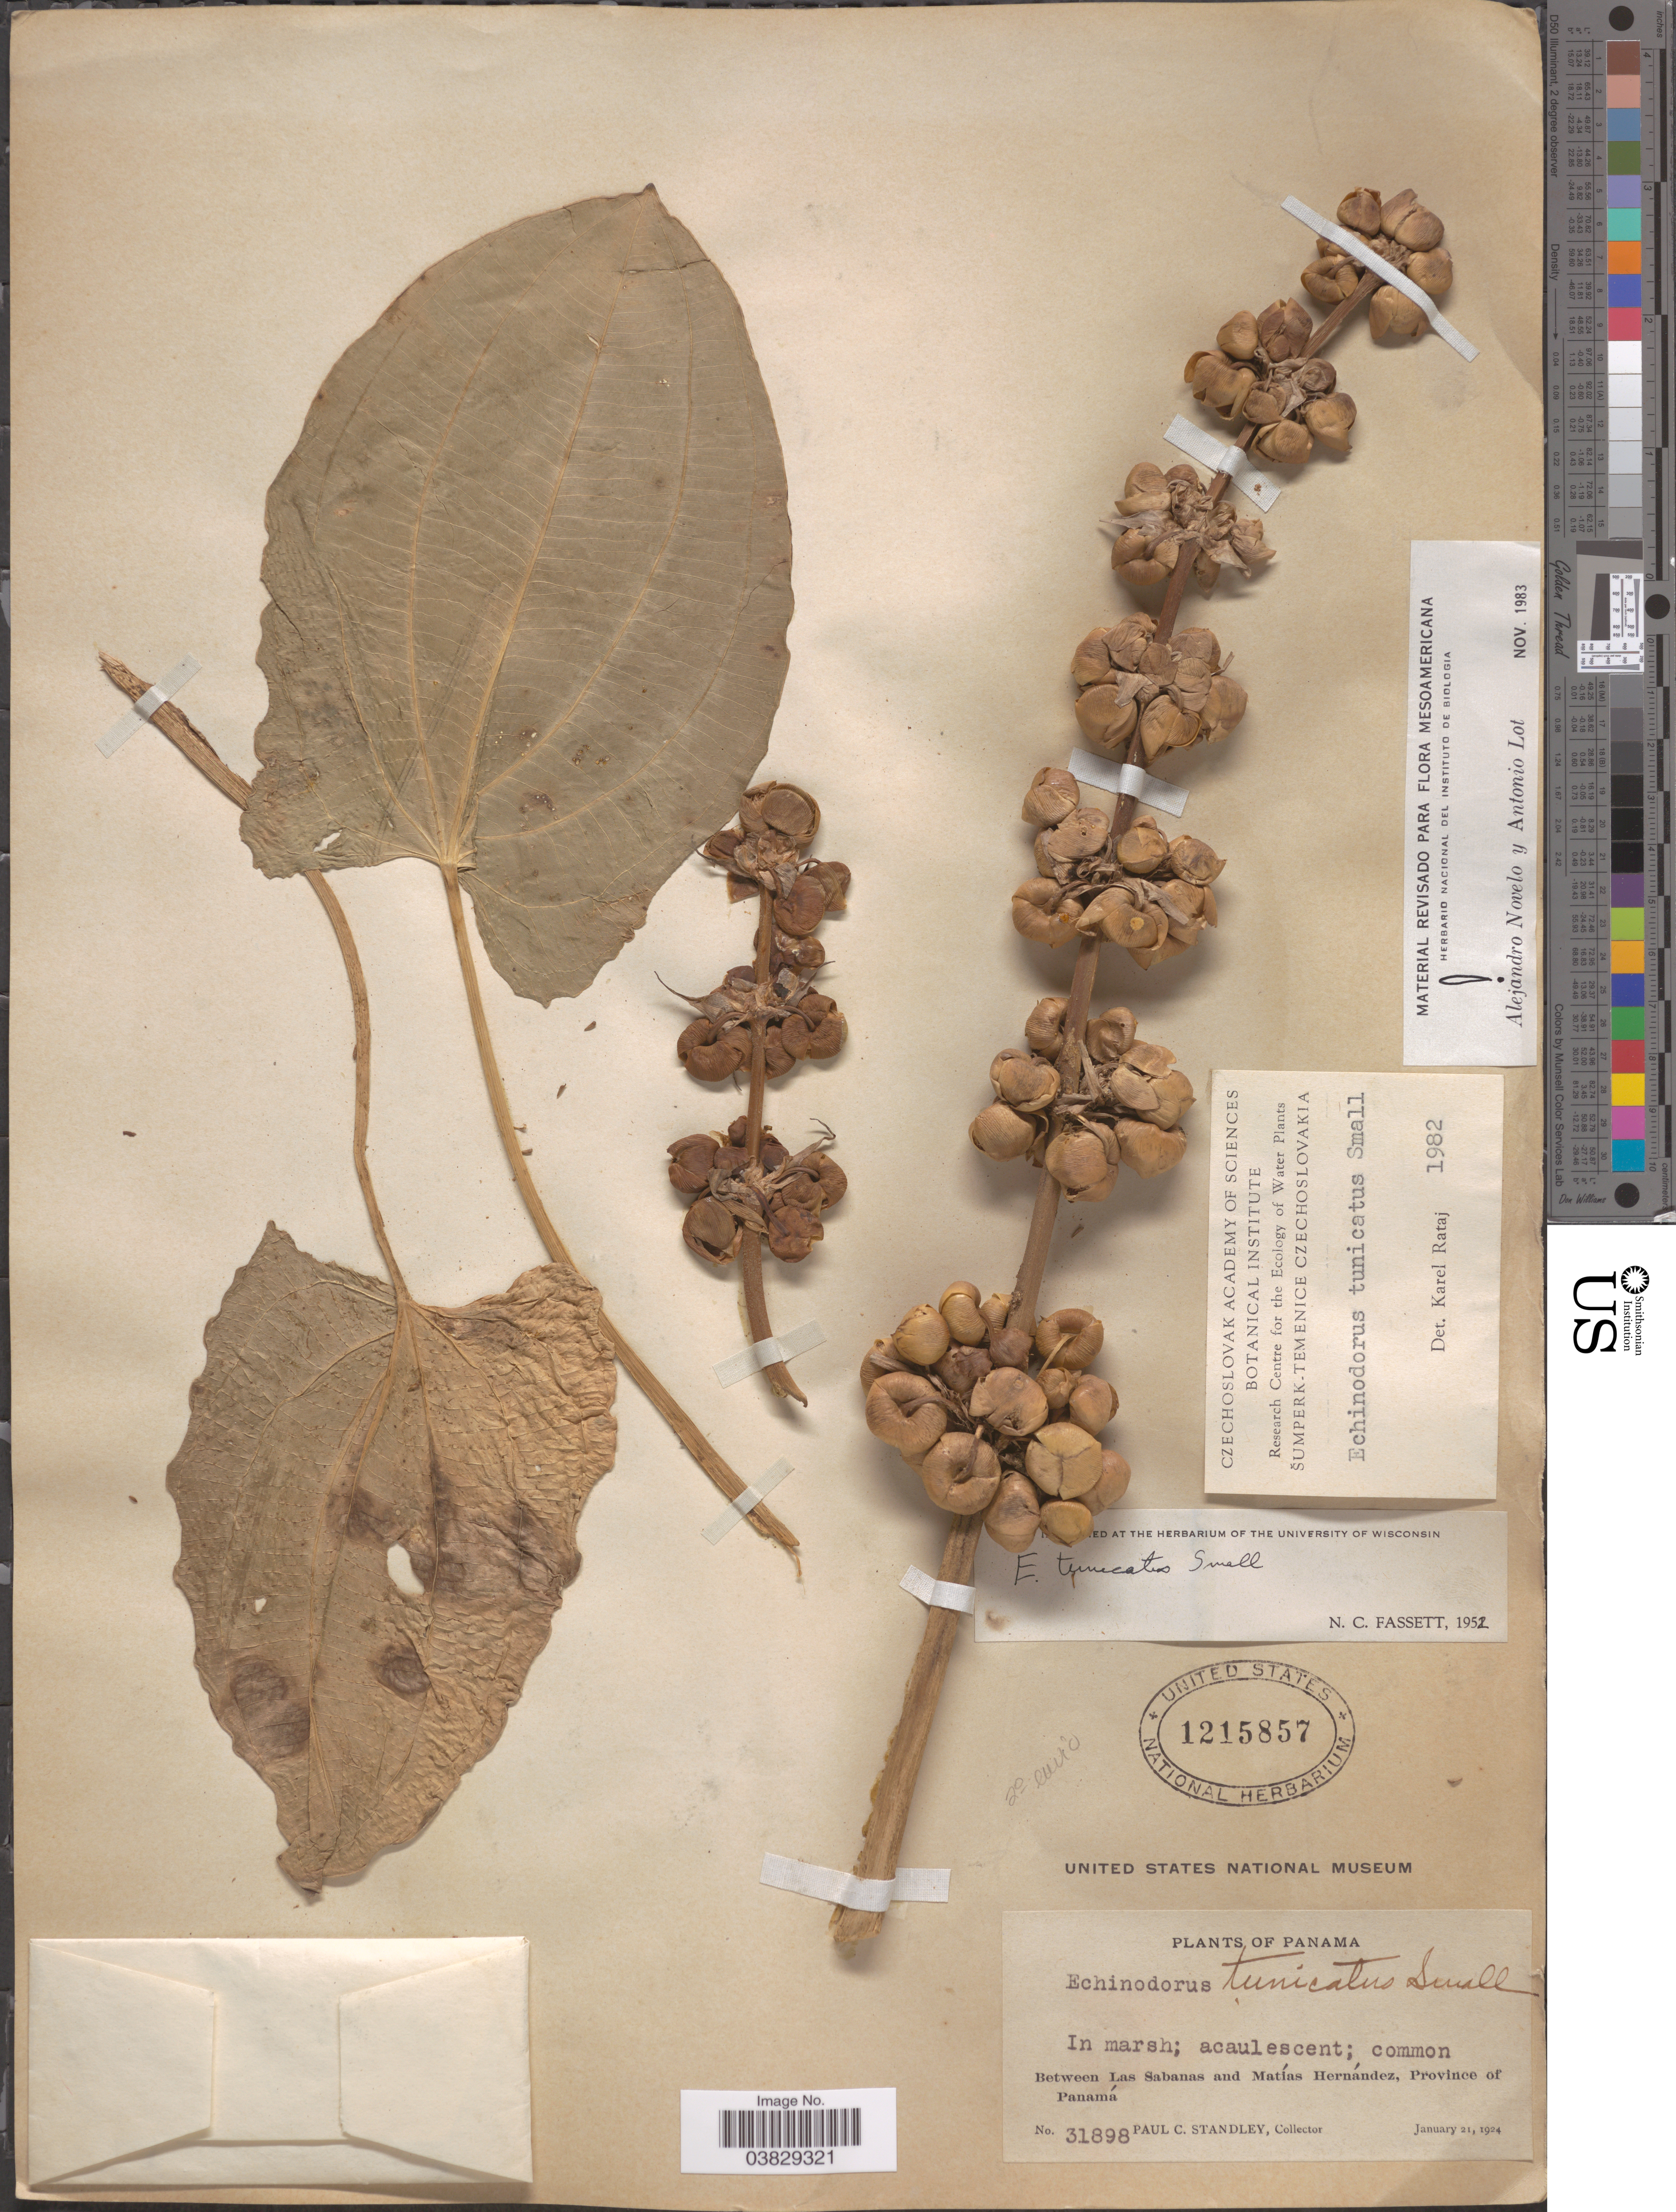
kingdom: Plantae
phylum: Tracheophyta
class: Liliopsida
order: Alismatales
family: Alismataceae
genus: Echinodorus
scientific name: Echinodorus tunicatus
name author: Small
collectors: P. C. Standley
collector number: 31898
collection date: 1924-01-21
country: Panama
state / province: Panamá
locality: Between Matías Hernández and Juan Díaz.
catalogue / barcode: US 1215857